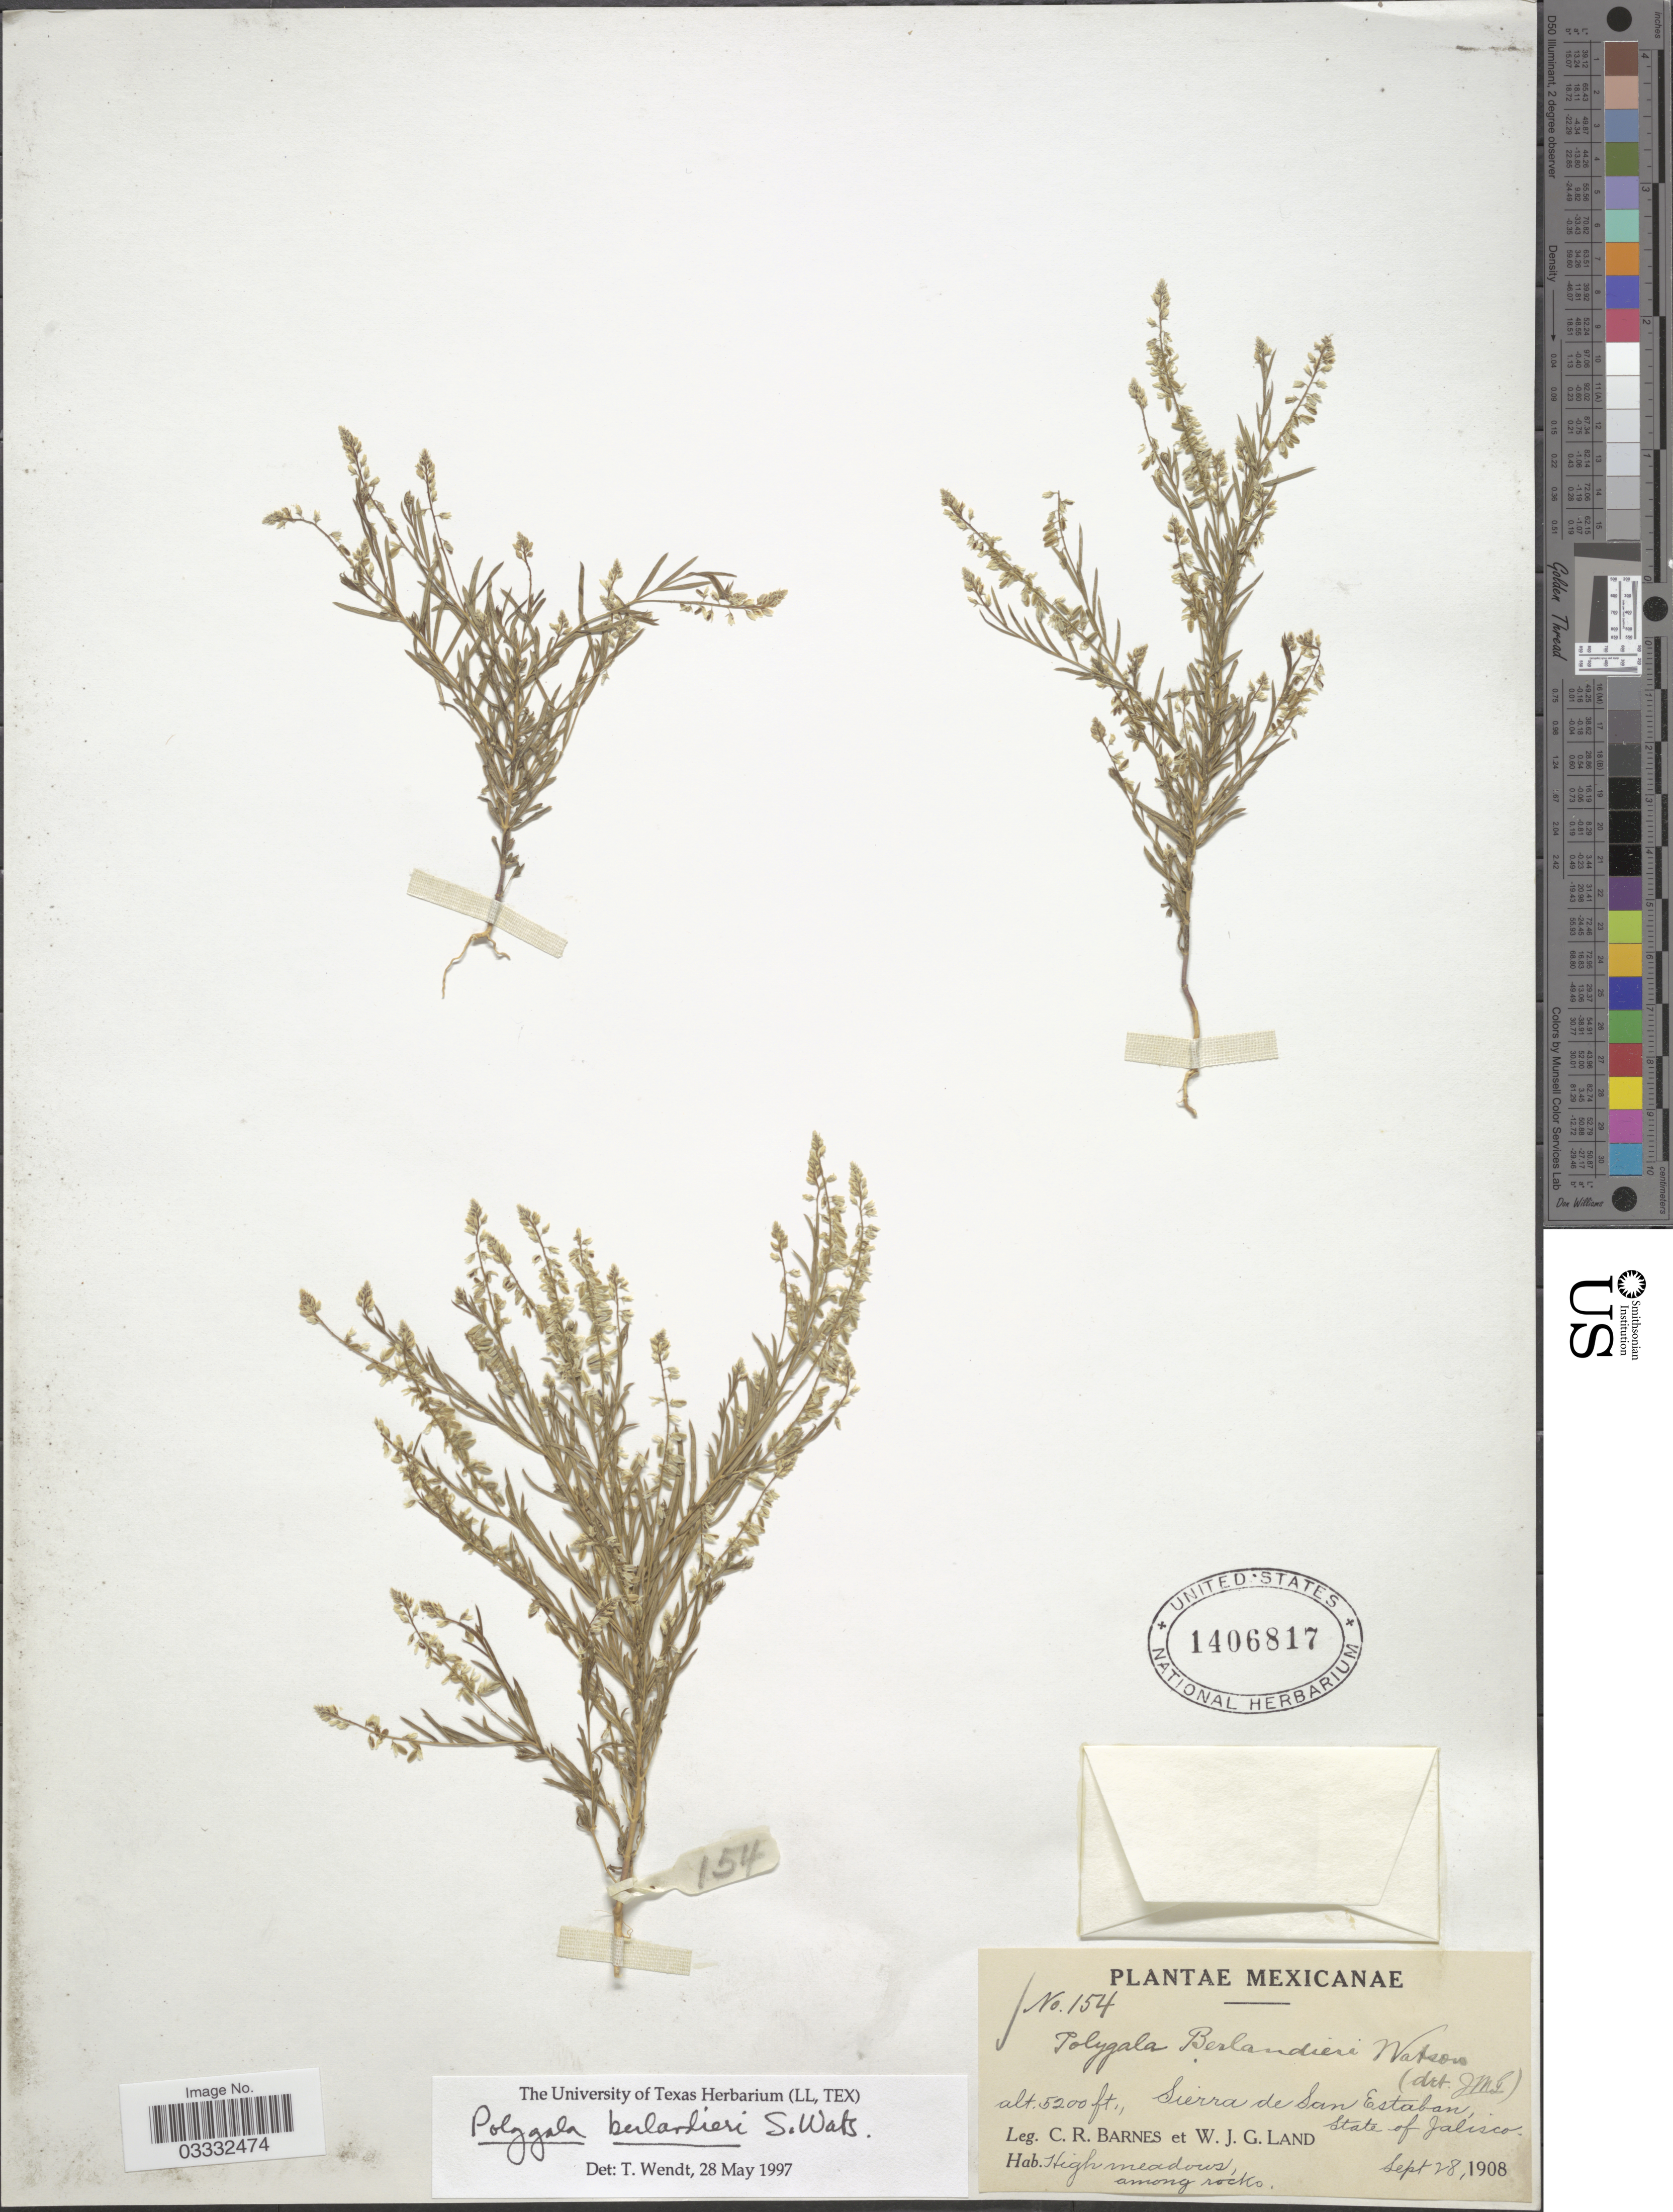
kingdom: Plantae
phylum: Tracheophyta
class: Magnoliopsida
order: Fabales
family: Polygalaceae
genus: Polygala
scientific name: Polygala berlandieri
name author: S. Watson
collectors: C. R. Barnes & W. J. G. Land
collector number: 154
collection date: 1908-09-28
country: Mexico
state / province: Jalisco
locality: Sierra de San Esteban.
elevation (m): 1585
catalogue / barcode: US 1406817